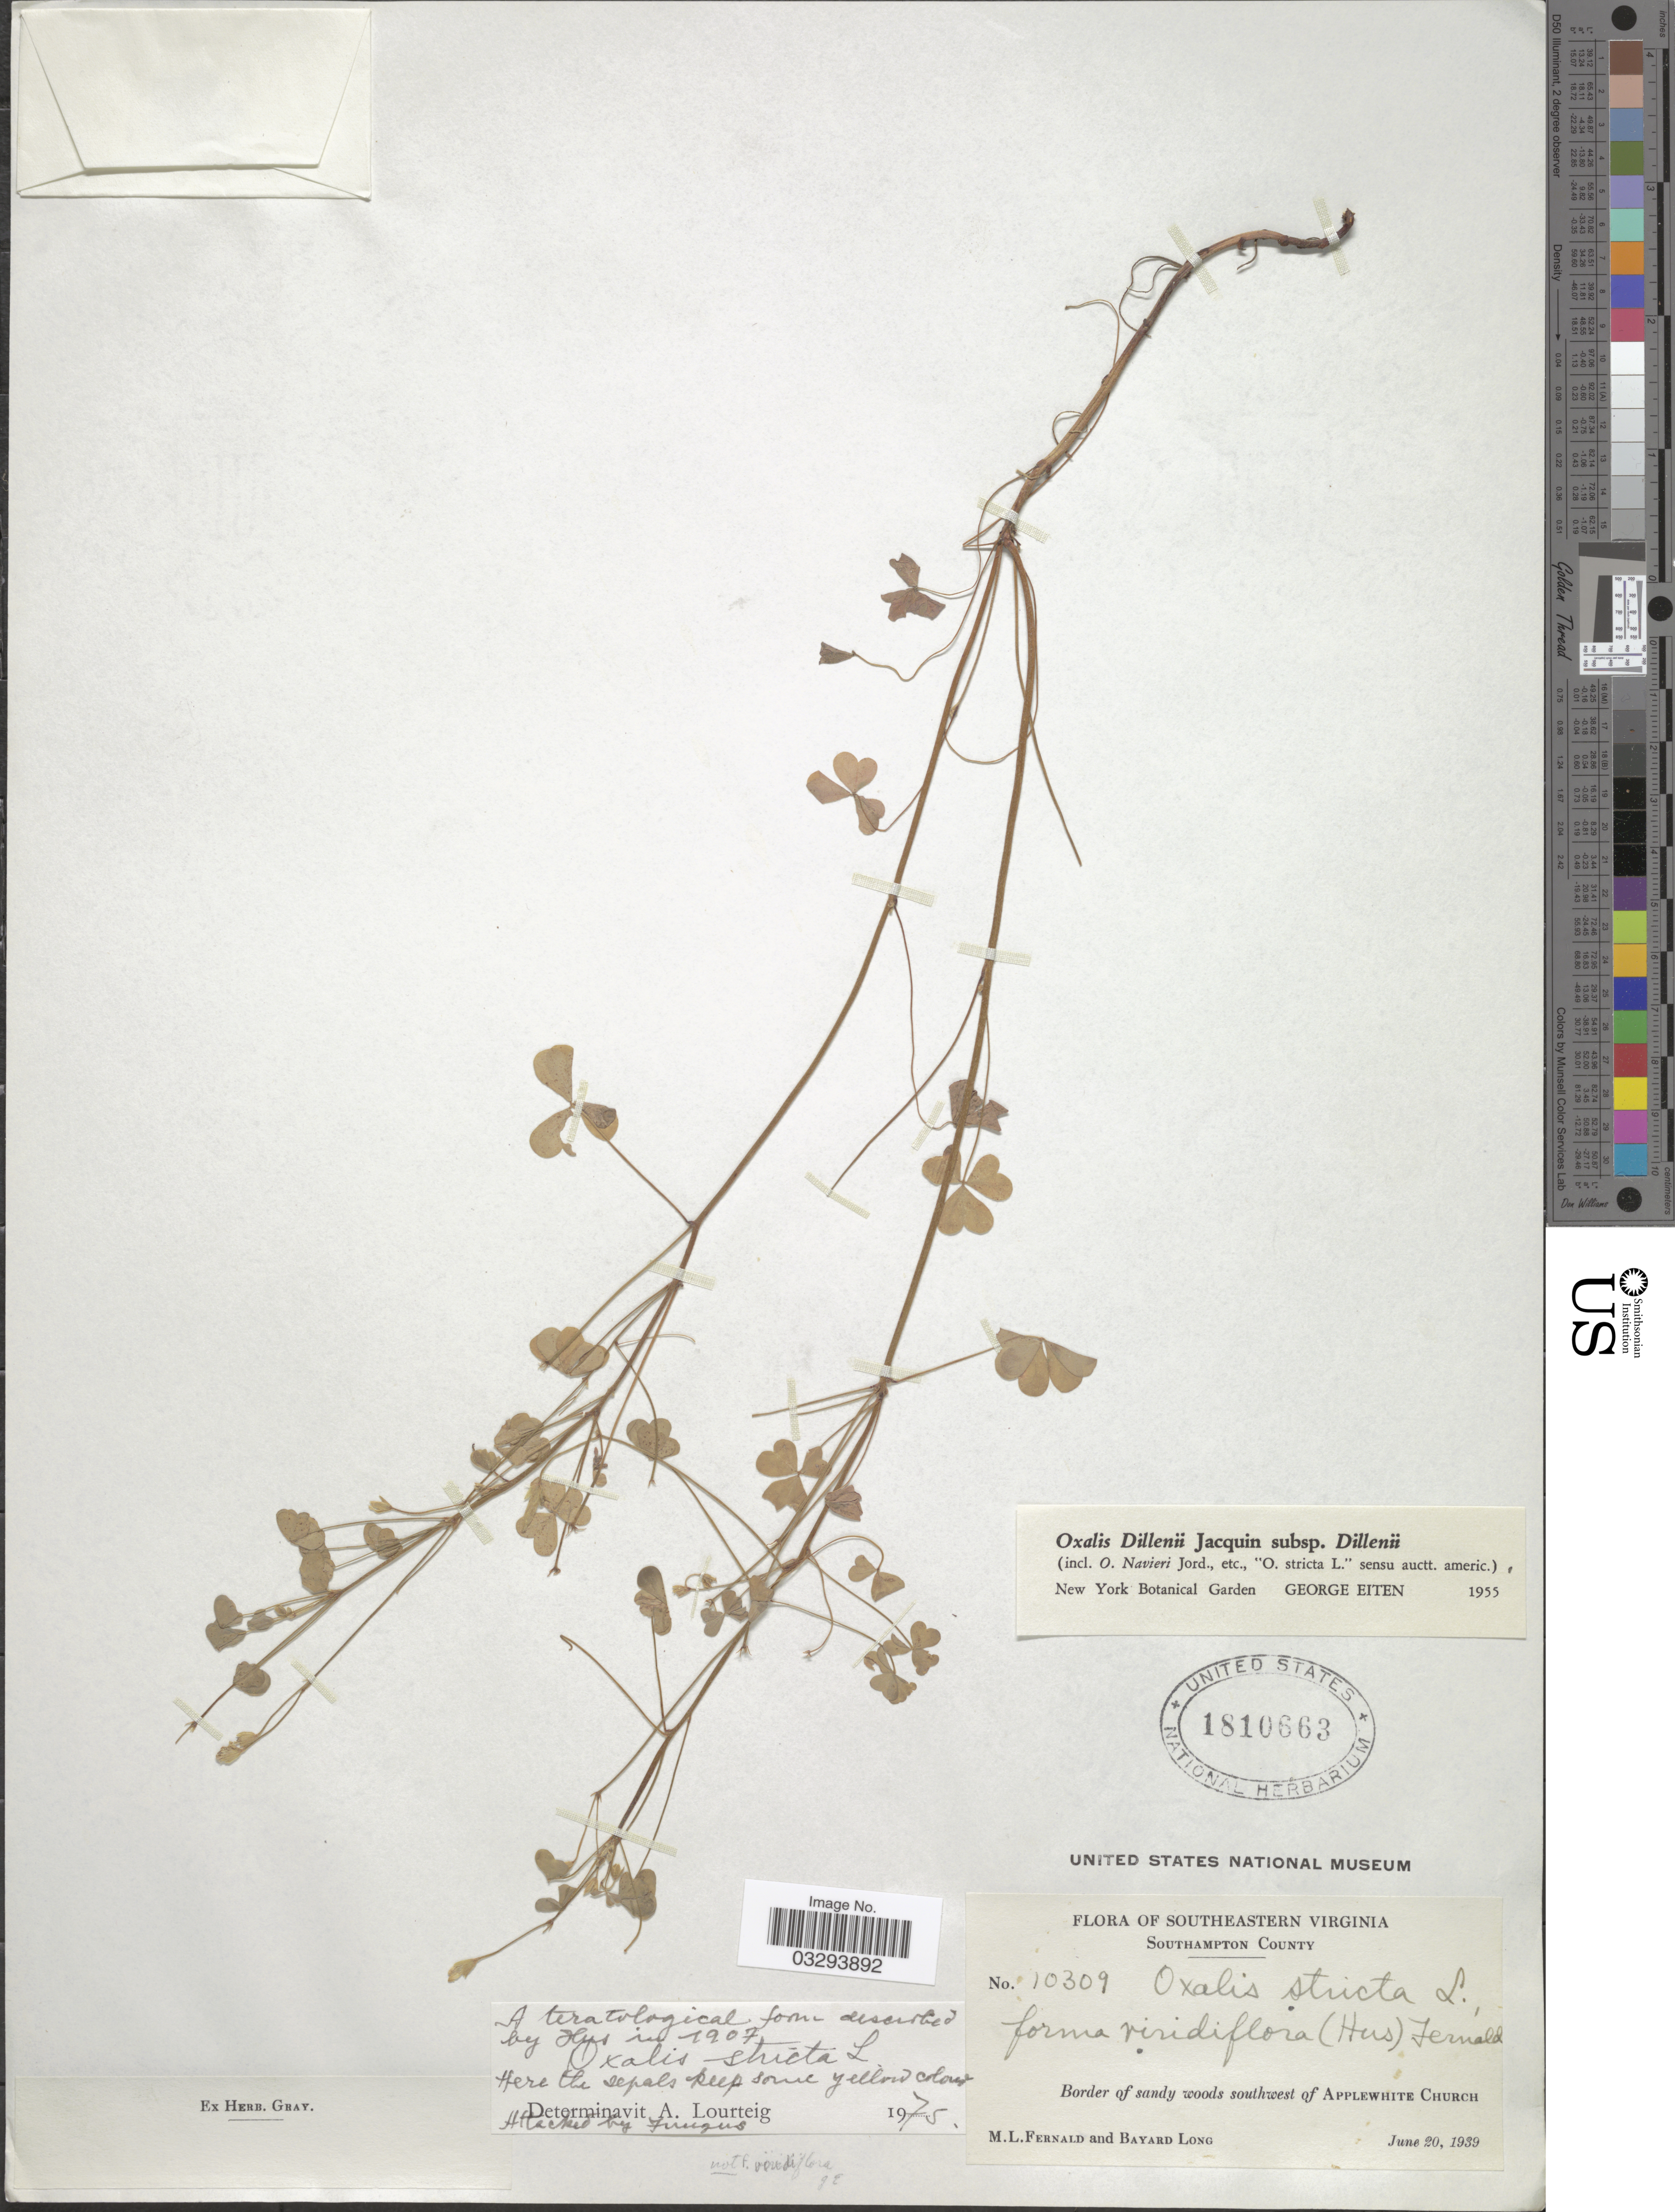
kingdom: Plantae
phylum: Tracheophyta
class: Magnoliopsida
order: Oxalidales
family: Oxalidaceae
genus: Oxalis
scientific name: Oxalis stricta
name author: L.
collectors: M. L. Fernald & B. Long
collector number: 10309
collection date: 1939-06-20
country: United States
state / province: Virginia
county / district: Southampton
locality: Southeastern Virginia. Southampton County. Border of sandy woods southwest of Applewhite Church.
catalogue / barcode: US 1810663